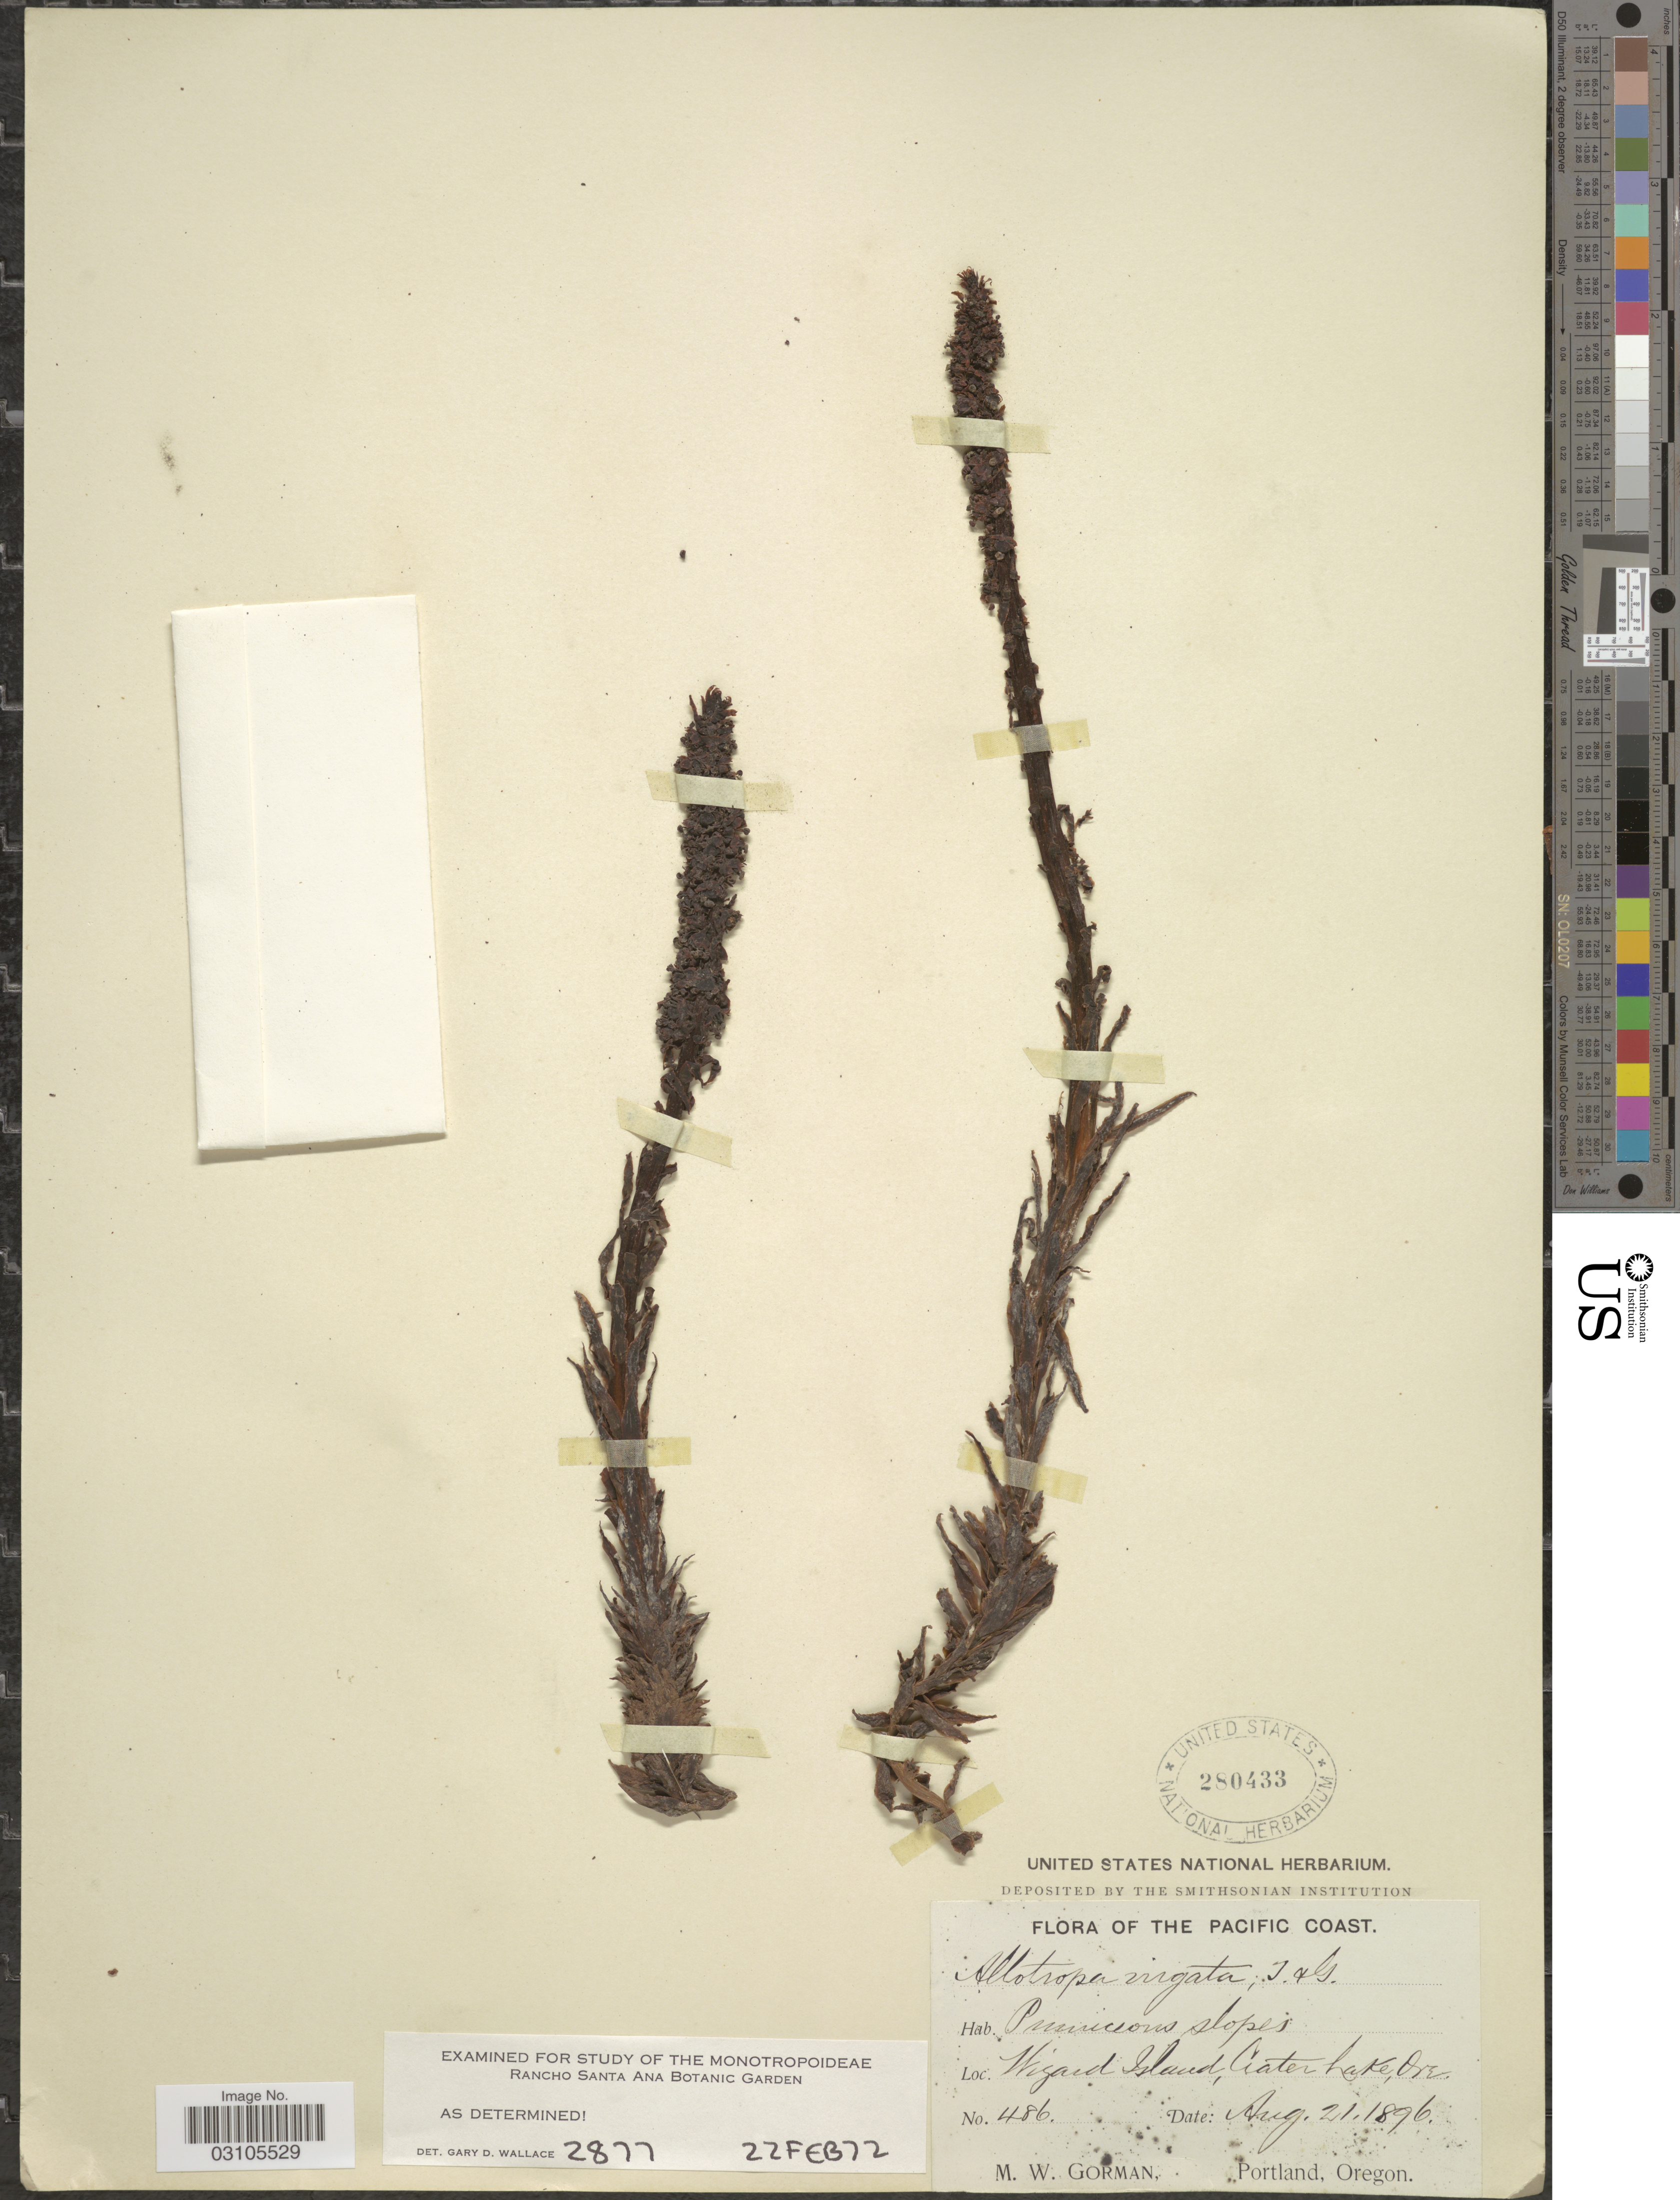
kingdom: Plantae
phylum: Tracheophyta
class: Magnoliopsida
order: Ericales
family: Ericaceae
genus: Allotropa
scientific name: Allotropa virgata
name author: Torr. & A. Gray ex A. Gray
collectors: M. W. Gorman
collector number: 486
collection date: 1896-08-21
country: United States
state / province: Oregon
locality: The Pacific Coast. Wizard Island, Crater Lake.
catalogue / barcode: US 280433